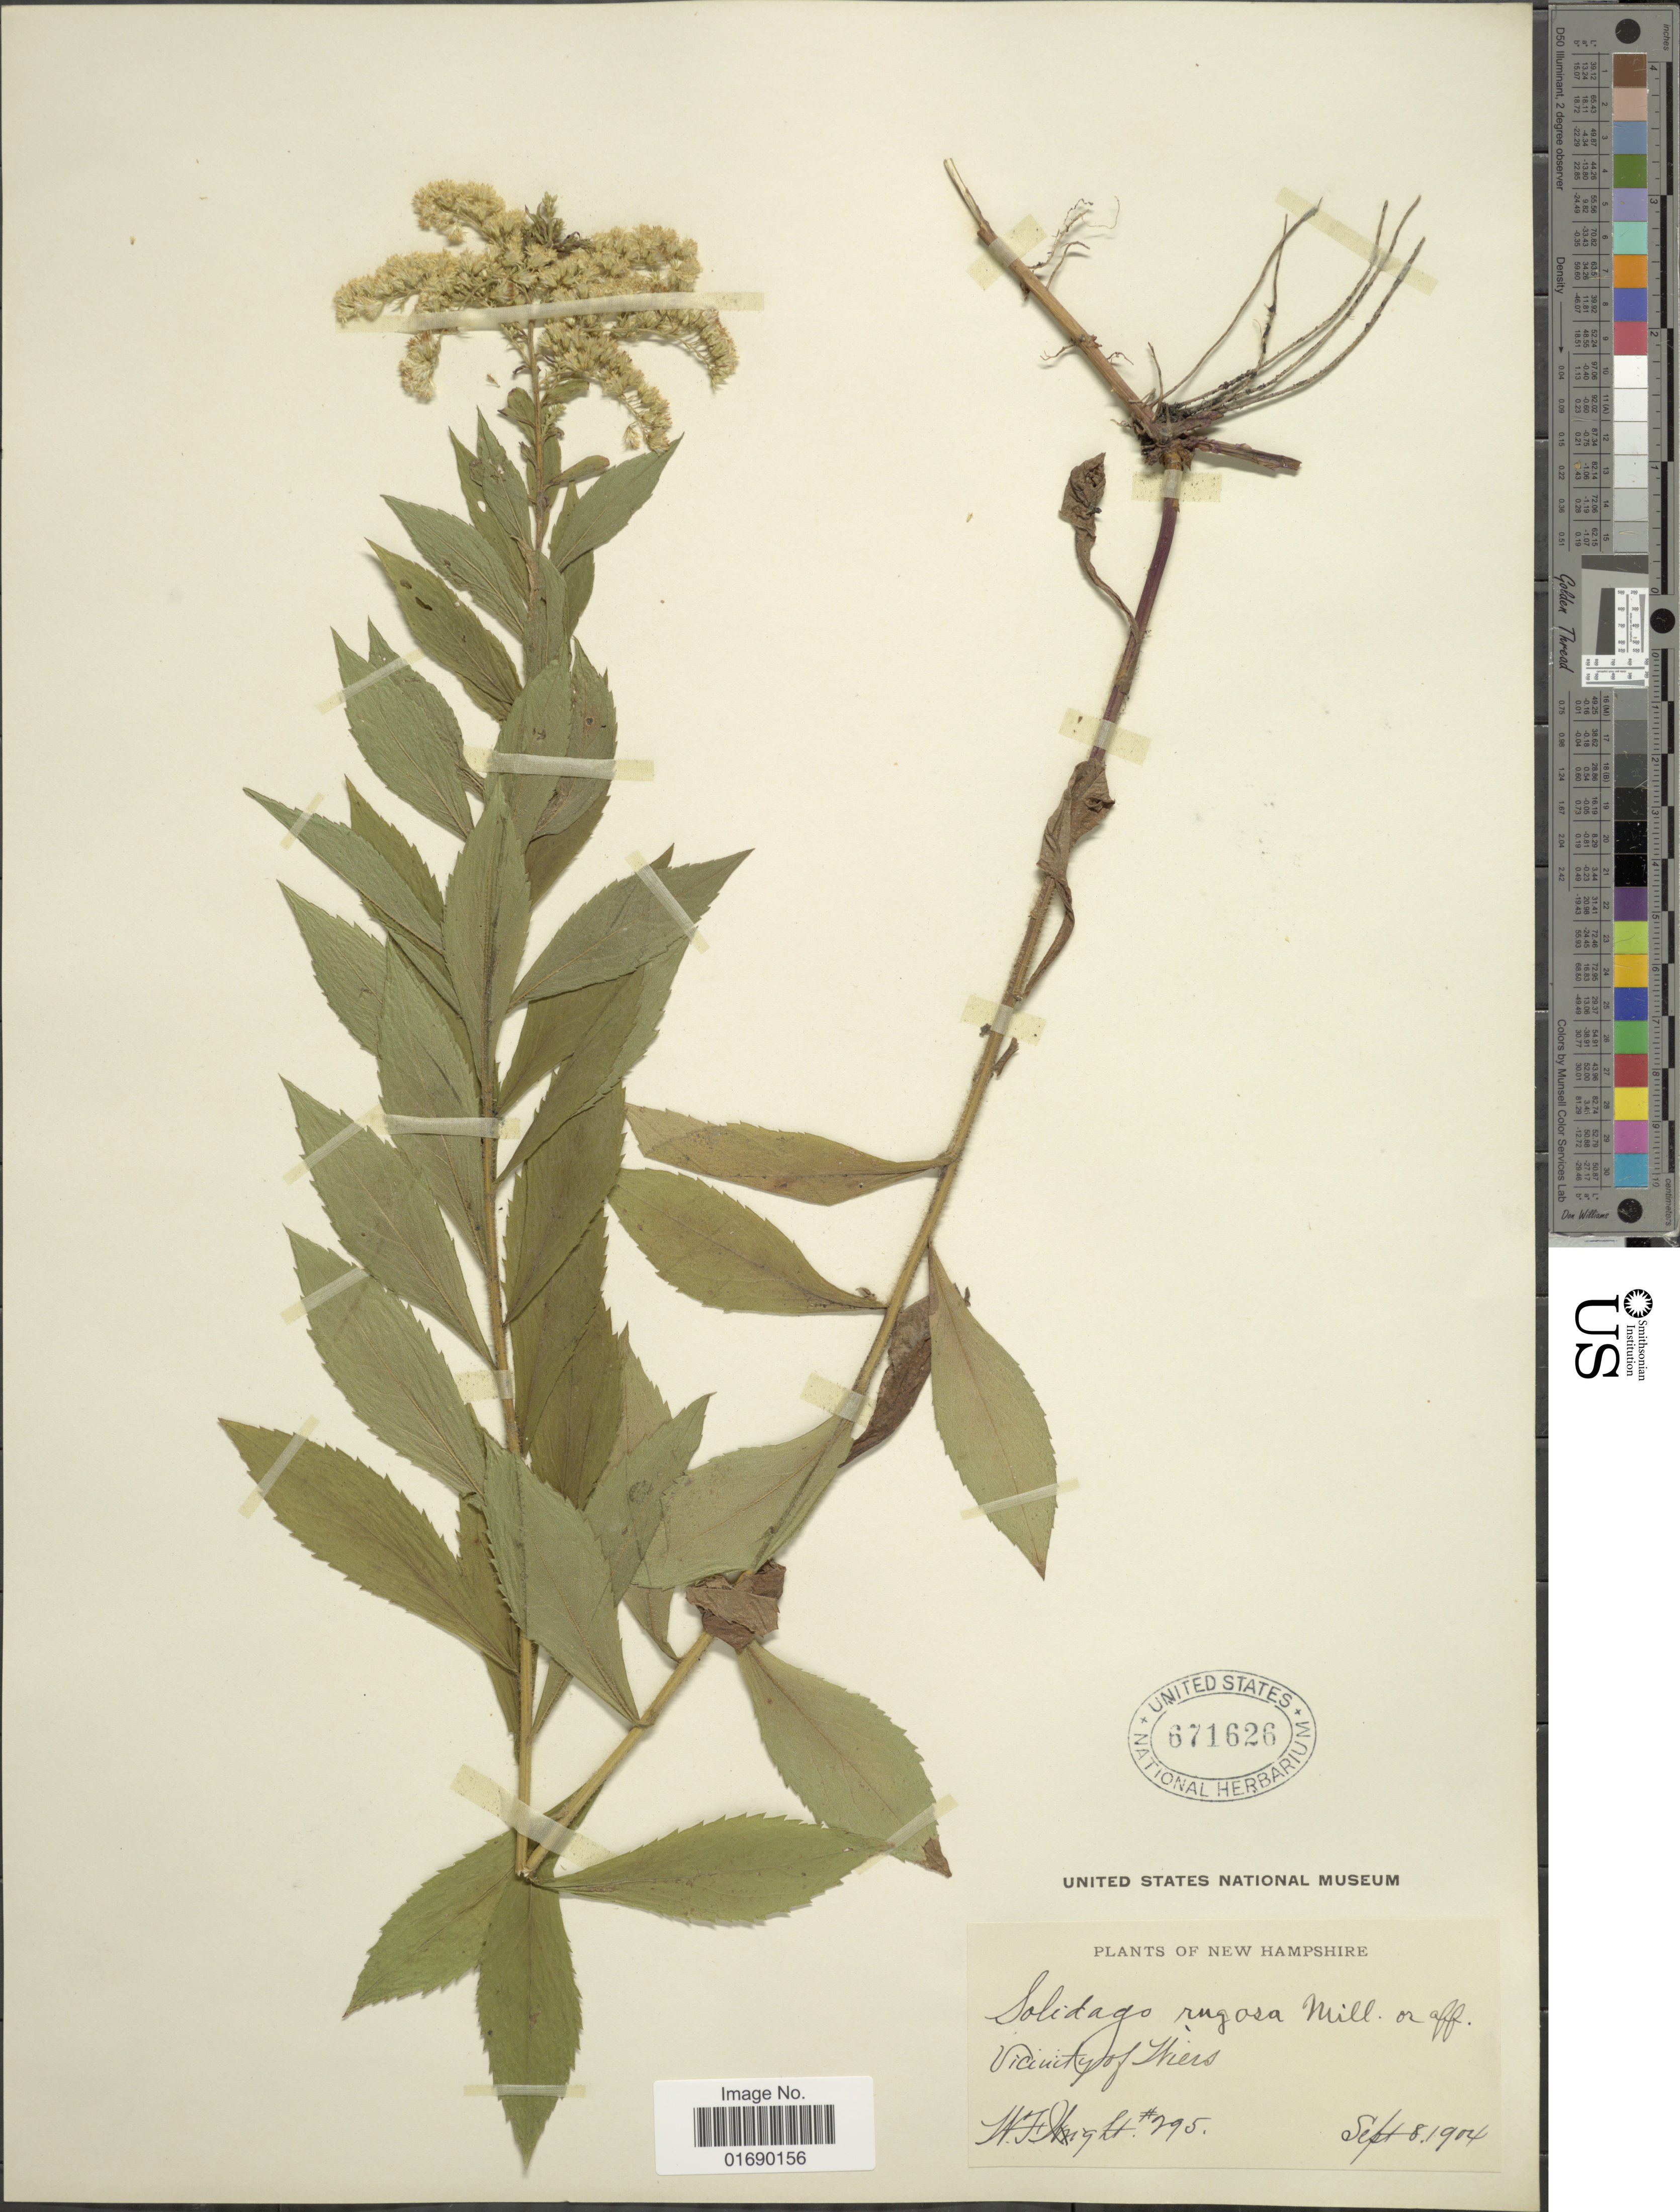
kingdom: Plantae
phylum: Tracheophyta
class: Magnoliopsida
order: Asterales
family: Asteraceae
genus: Solidago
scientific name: Solidago rugosa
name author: Mill.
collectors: W. F. Wright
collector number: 295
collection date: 1904-09-08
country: United States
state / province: New Hampshire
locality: Vicinity of Wiers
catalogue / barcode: US 671626